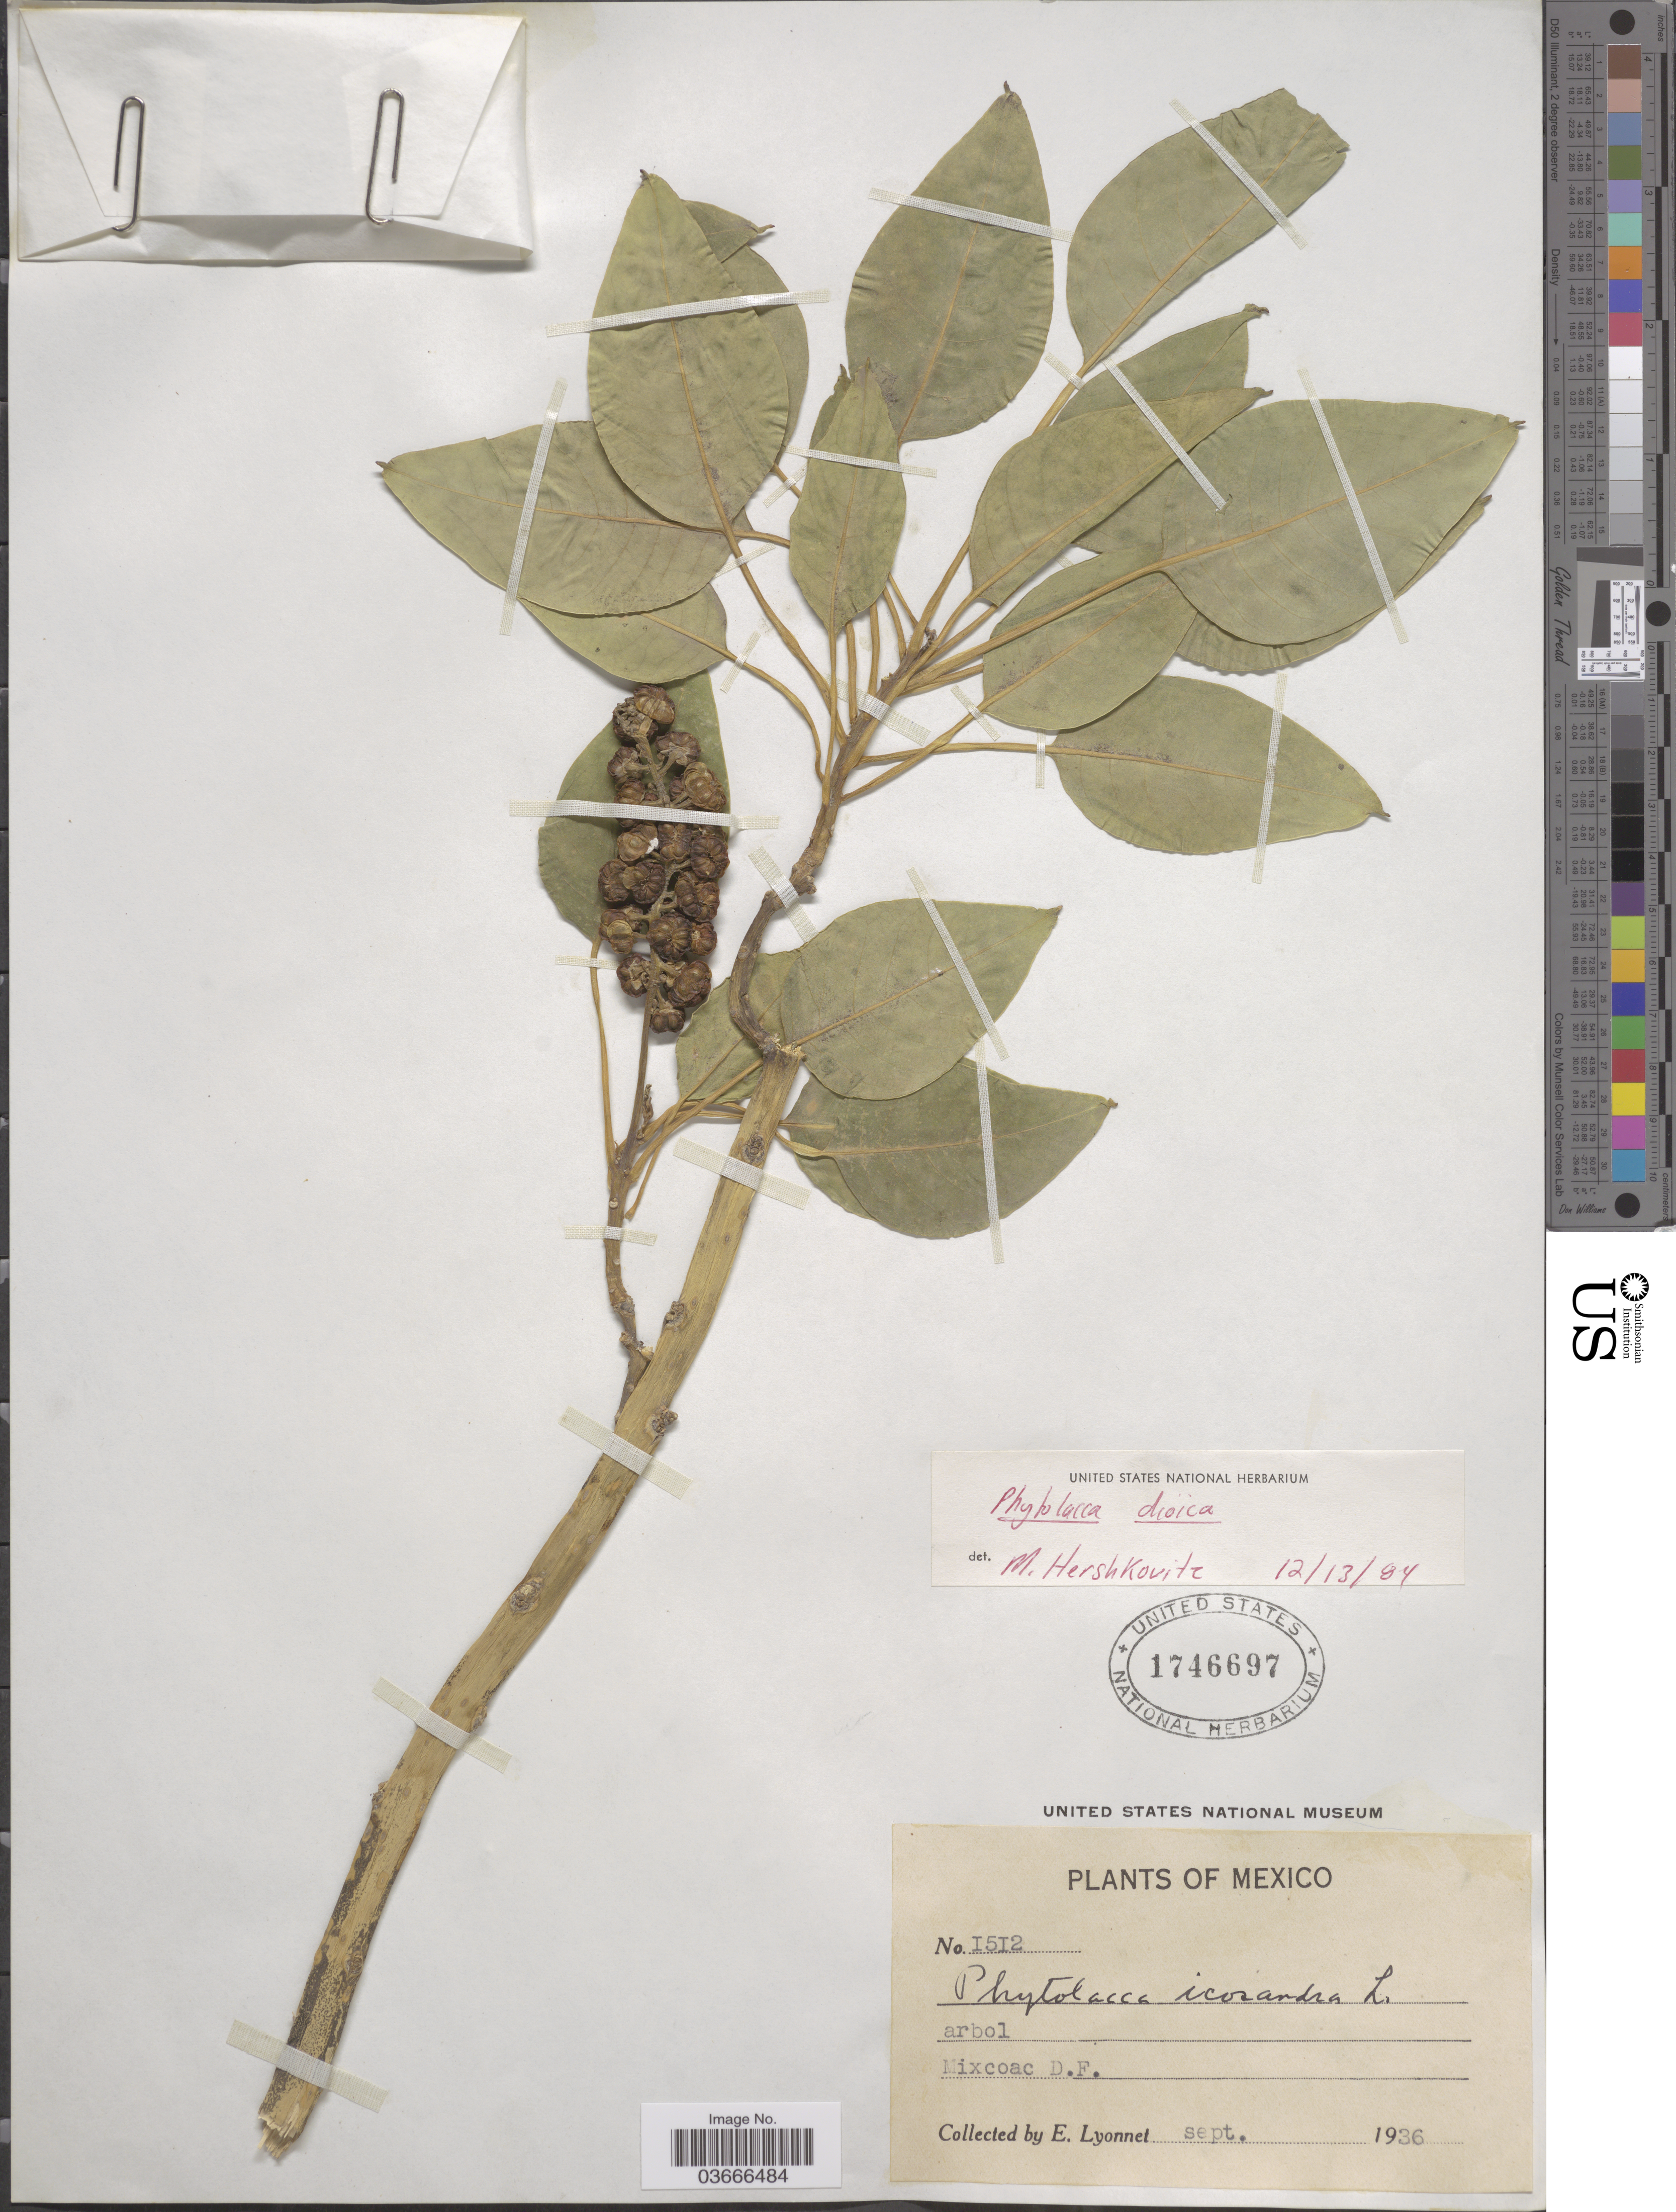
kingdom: Plantae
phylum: Tracheophyta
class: Magnoliopsida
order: Caryophyllales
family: Phytolaccaceae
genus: Phytolacca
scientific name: Phytolacca dioica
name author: L.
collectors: E. Lyonnet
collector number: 1512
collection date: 1936-09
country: Mexico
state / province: Distrito Federal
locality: Mixcoac.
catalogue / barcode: US 1746697